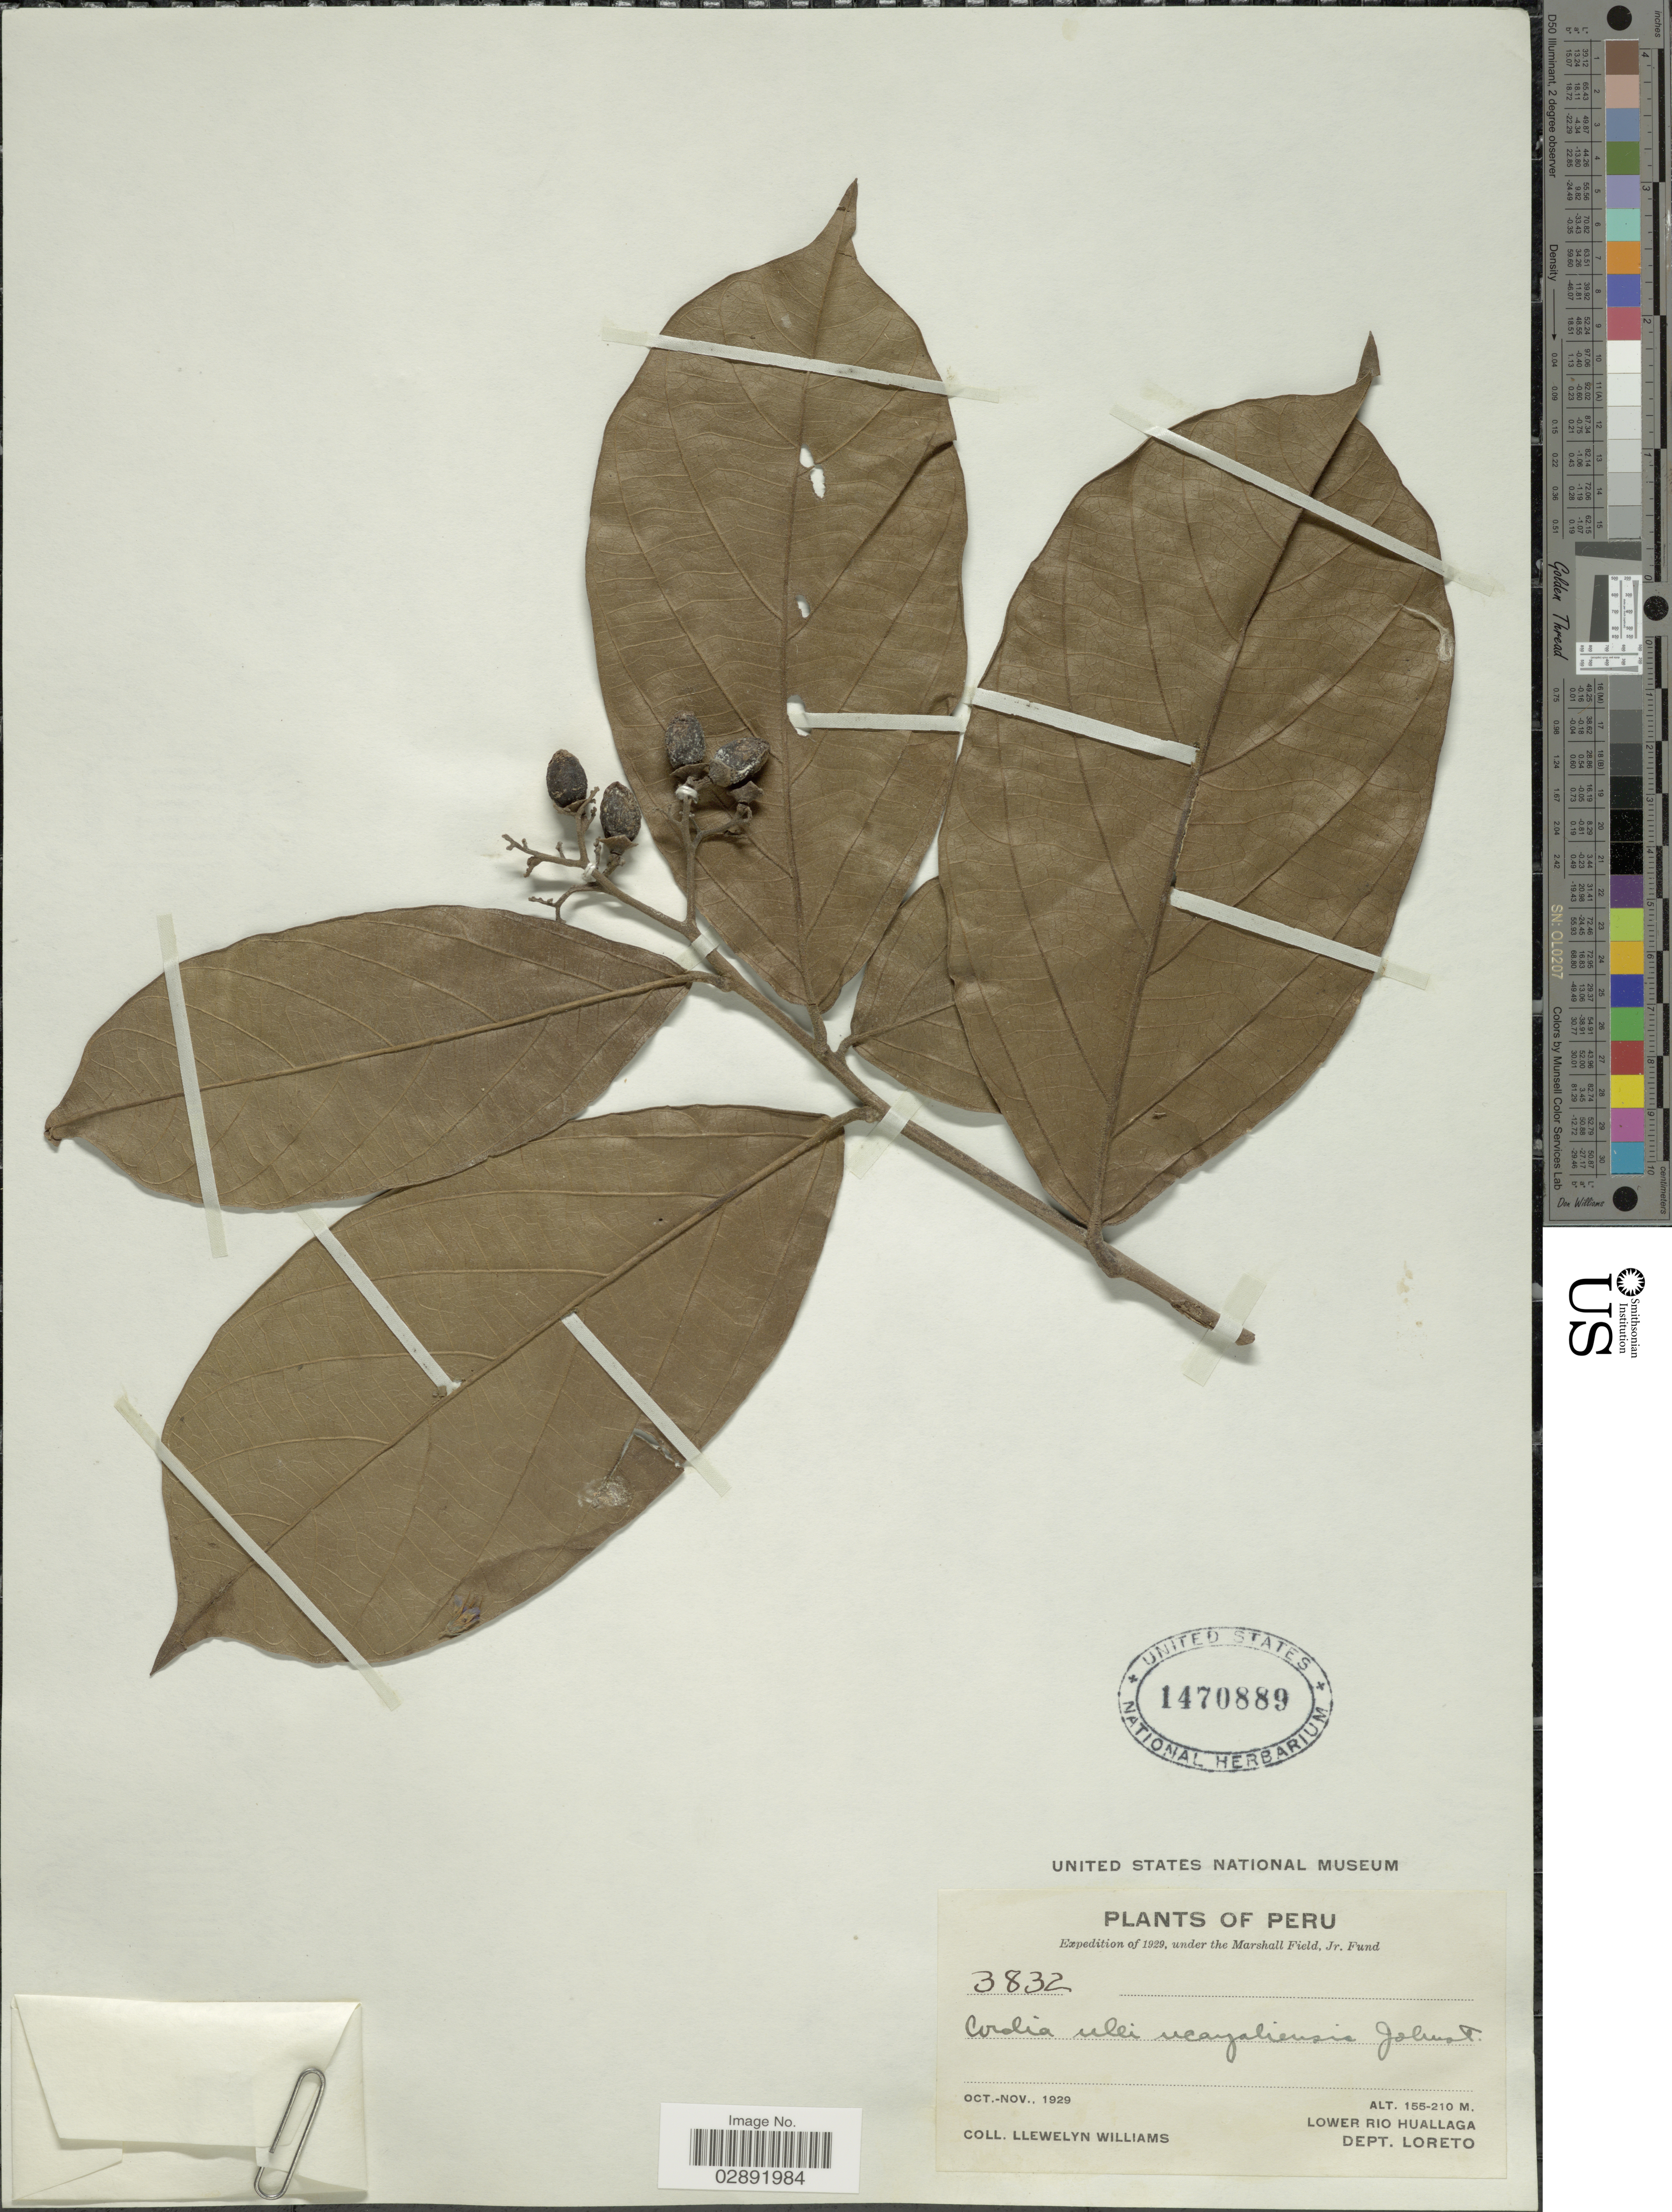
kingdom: Plantae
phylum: Tracheophyta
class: Magnoliopsida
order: Boraginales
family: Cordiaceae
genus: Cordia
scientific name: Cordia ucayaliensis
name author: I.M. Johnst.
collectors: Ll. Williams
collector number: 3832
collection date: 1929-10/1929-11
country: Peru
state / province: Loreto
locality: Lower Rio Huallaga, Dept. Loreto.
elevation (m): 155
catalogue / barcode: US 1470889